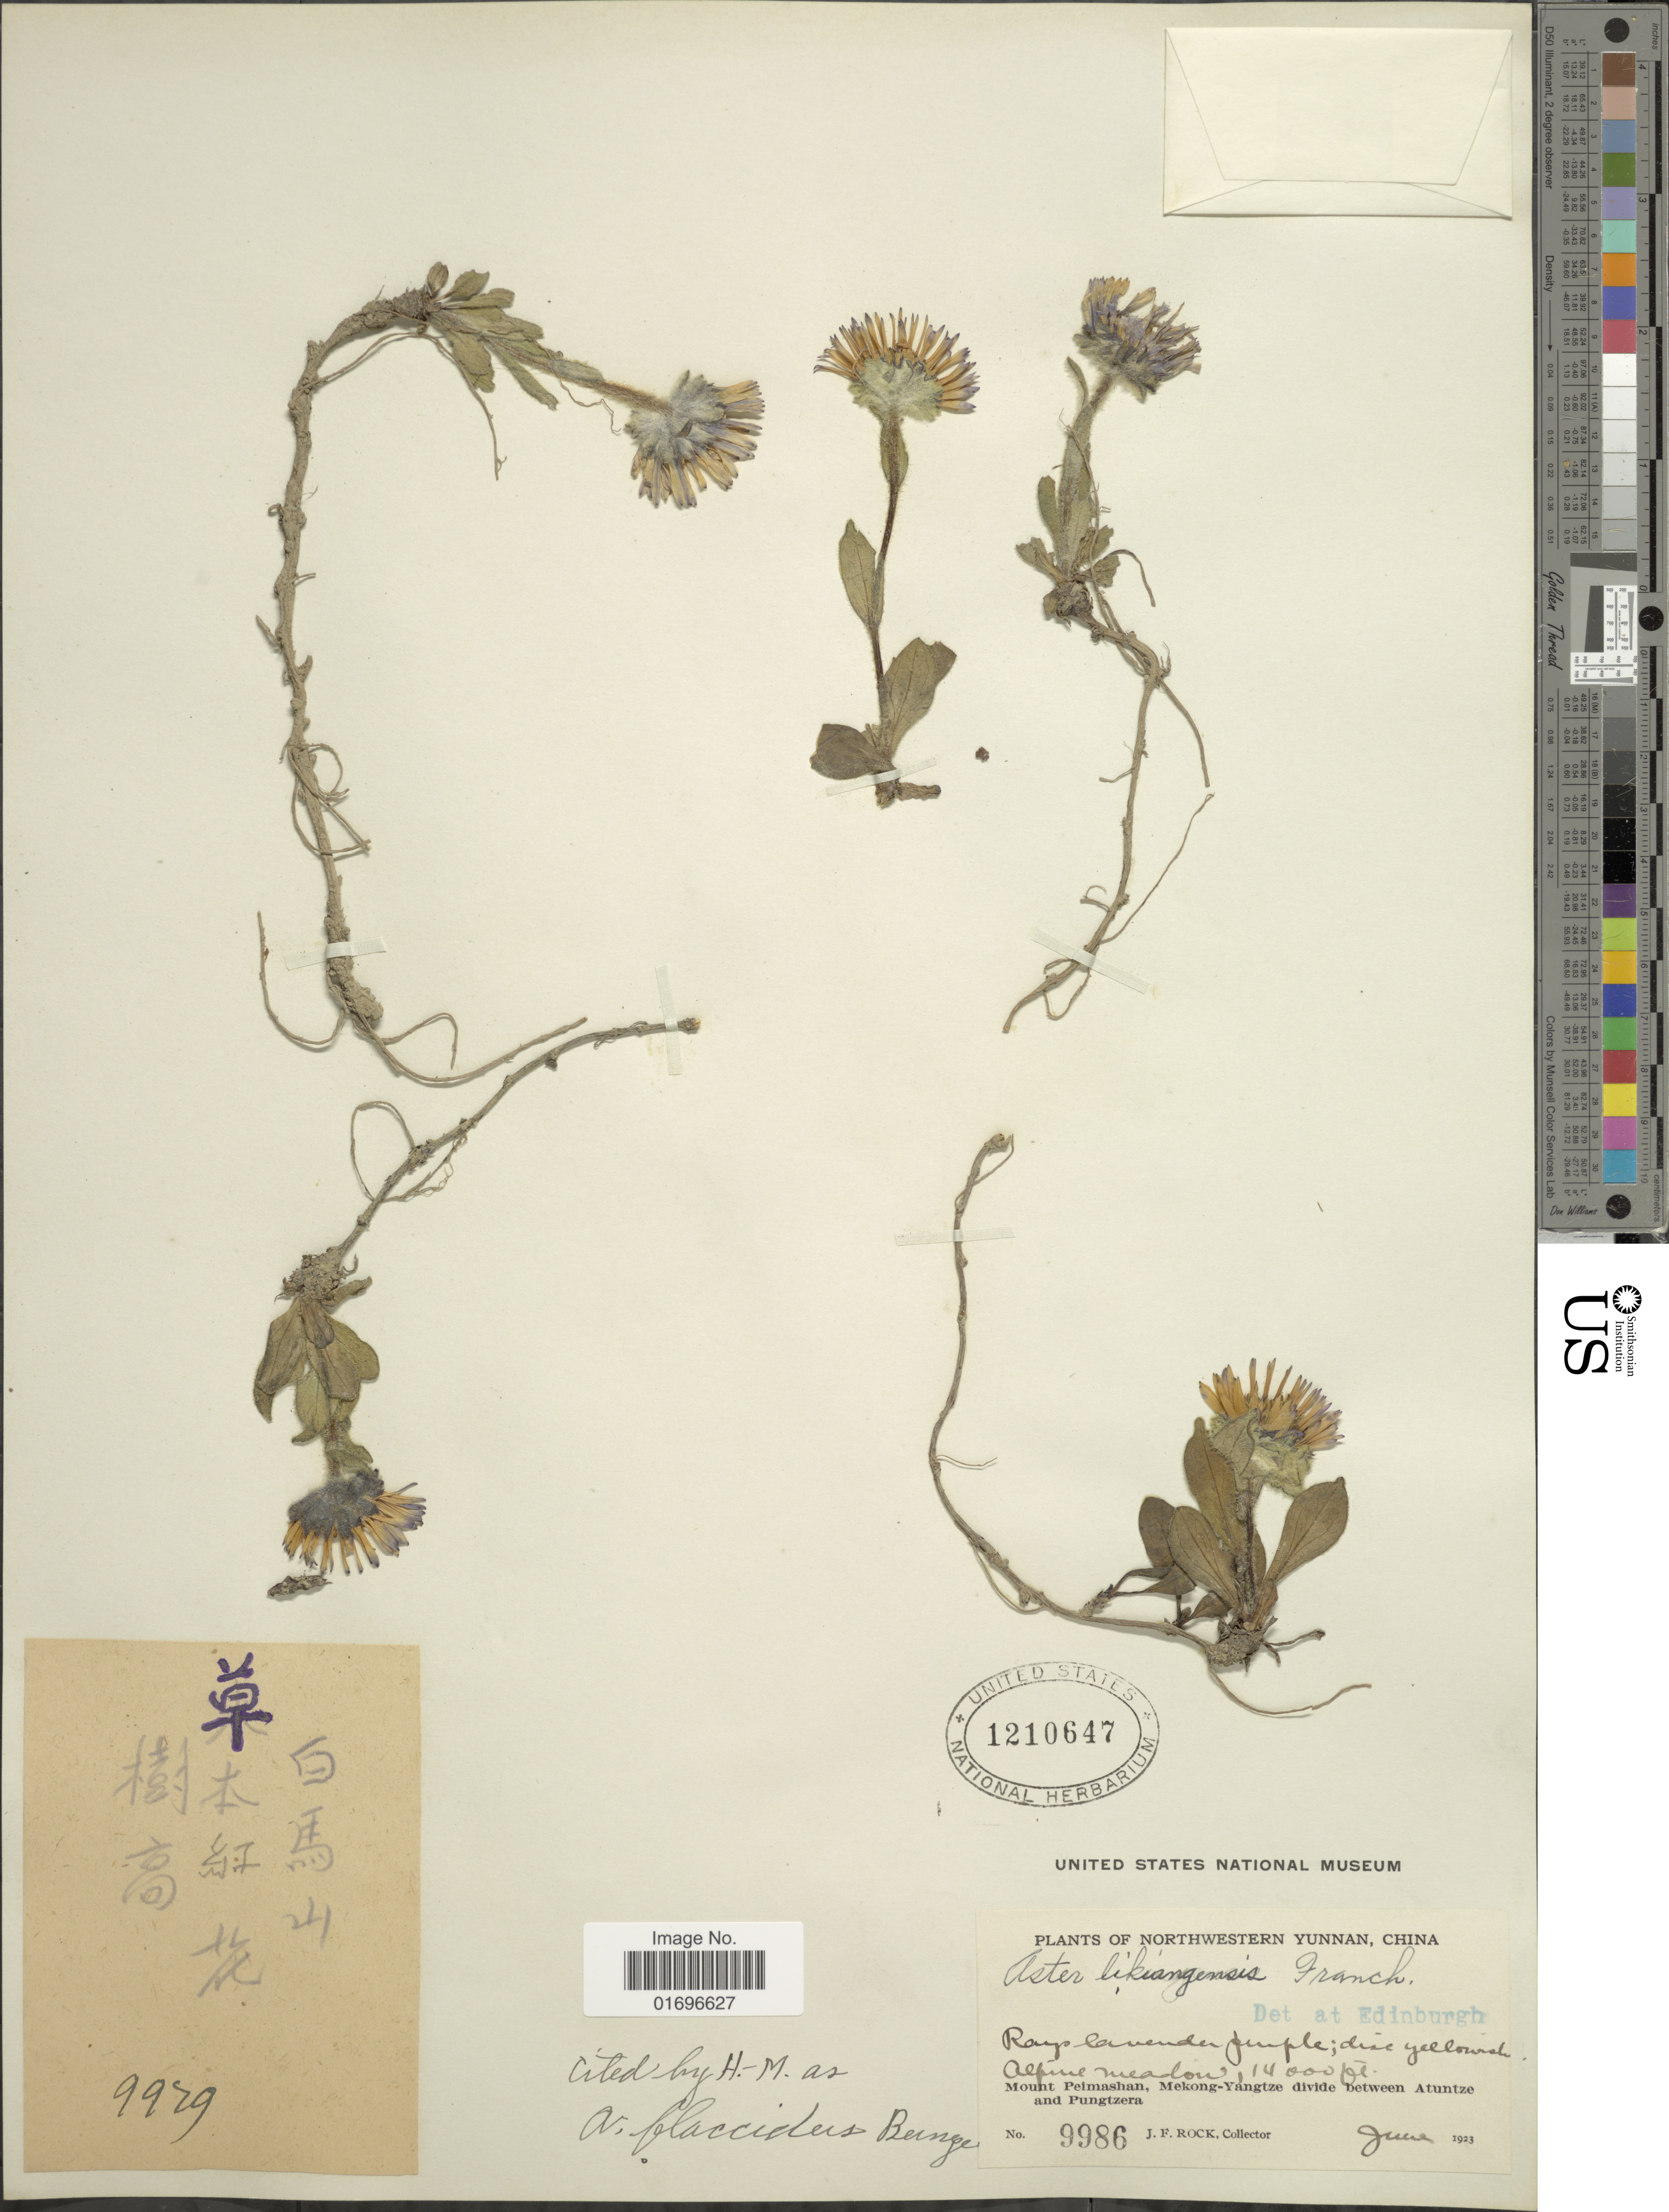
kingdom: Plantae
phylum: Tracheophyta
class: Magnoliopsida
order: Asterales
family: Asteraceae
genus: Aster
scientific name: Aster flaccidus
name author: Bunge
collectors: J. Rock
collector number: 9986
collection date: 1923-06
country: China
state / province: Yunnan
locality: Northwestern Yunnan, China. Mount Peimashn, Mekong-Yangtze divide between Atuntze and Pungtzera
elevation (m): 4267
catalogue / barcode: US 1210647